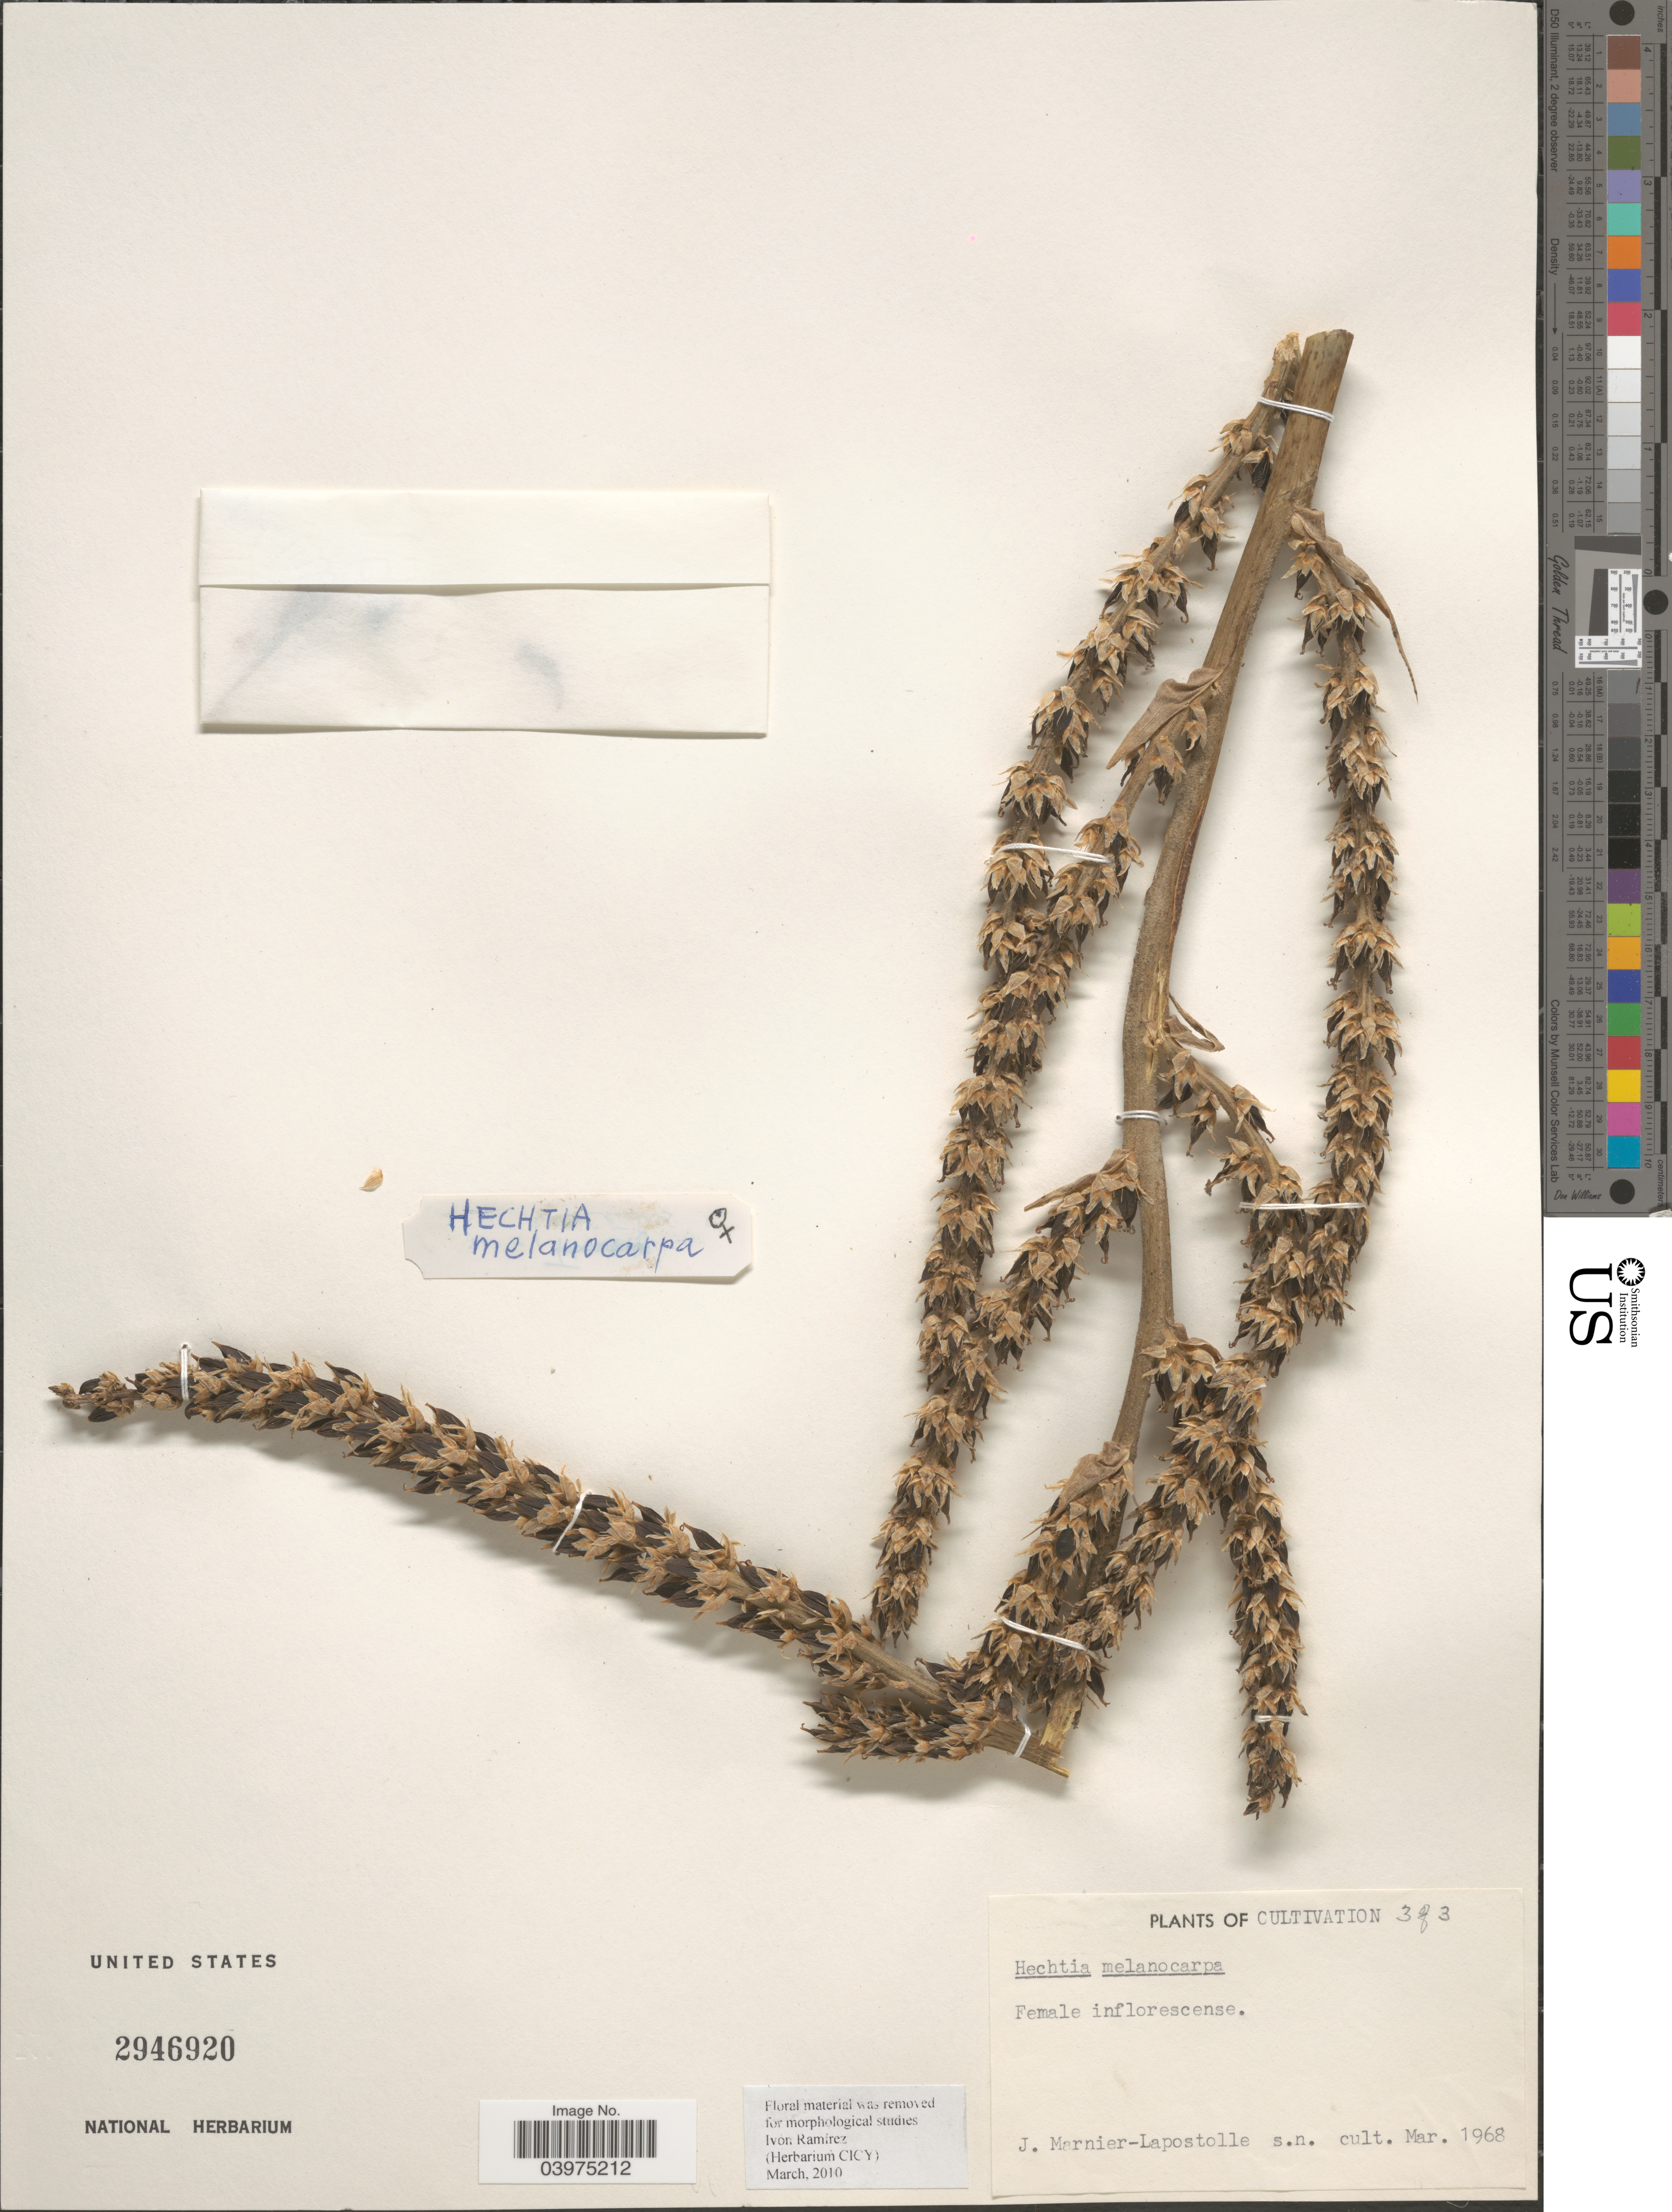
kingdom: Plantae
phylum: Tracheophyta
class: Liliopsida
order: Poales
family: Bromeliaceae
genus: Hechtia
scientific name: Hechtia melanocarpa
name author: L.B. Sm.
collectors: J. Marnier-Lapostolle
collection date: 1968-03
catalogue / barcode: US 2946920